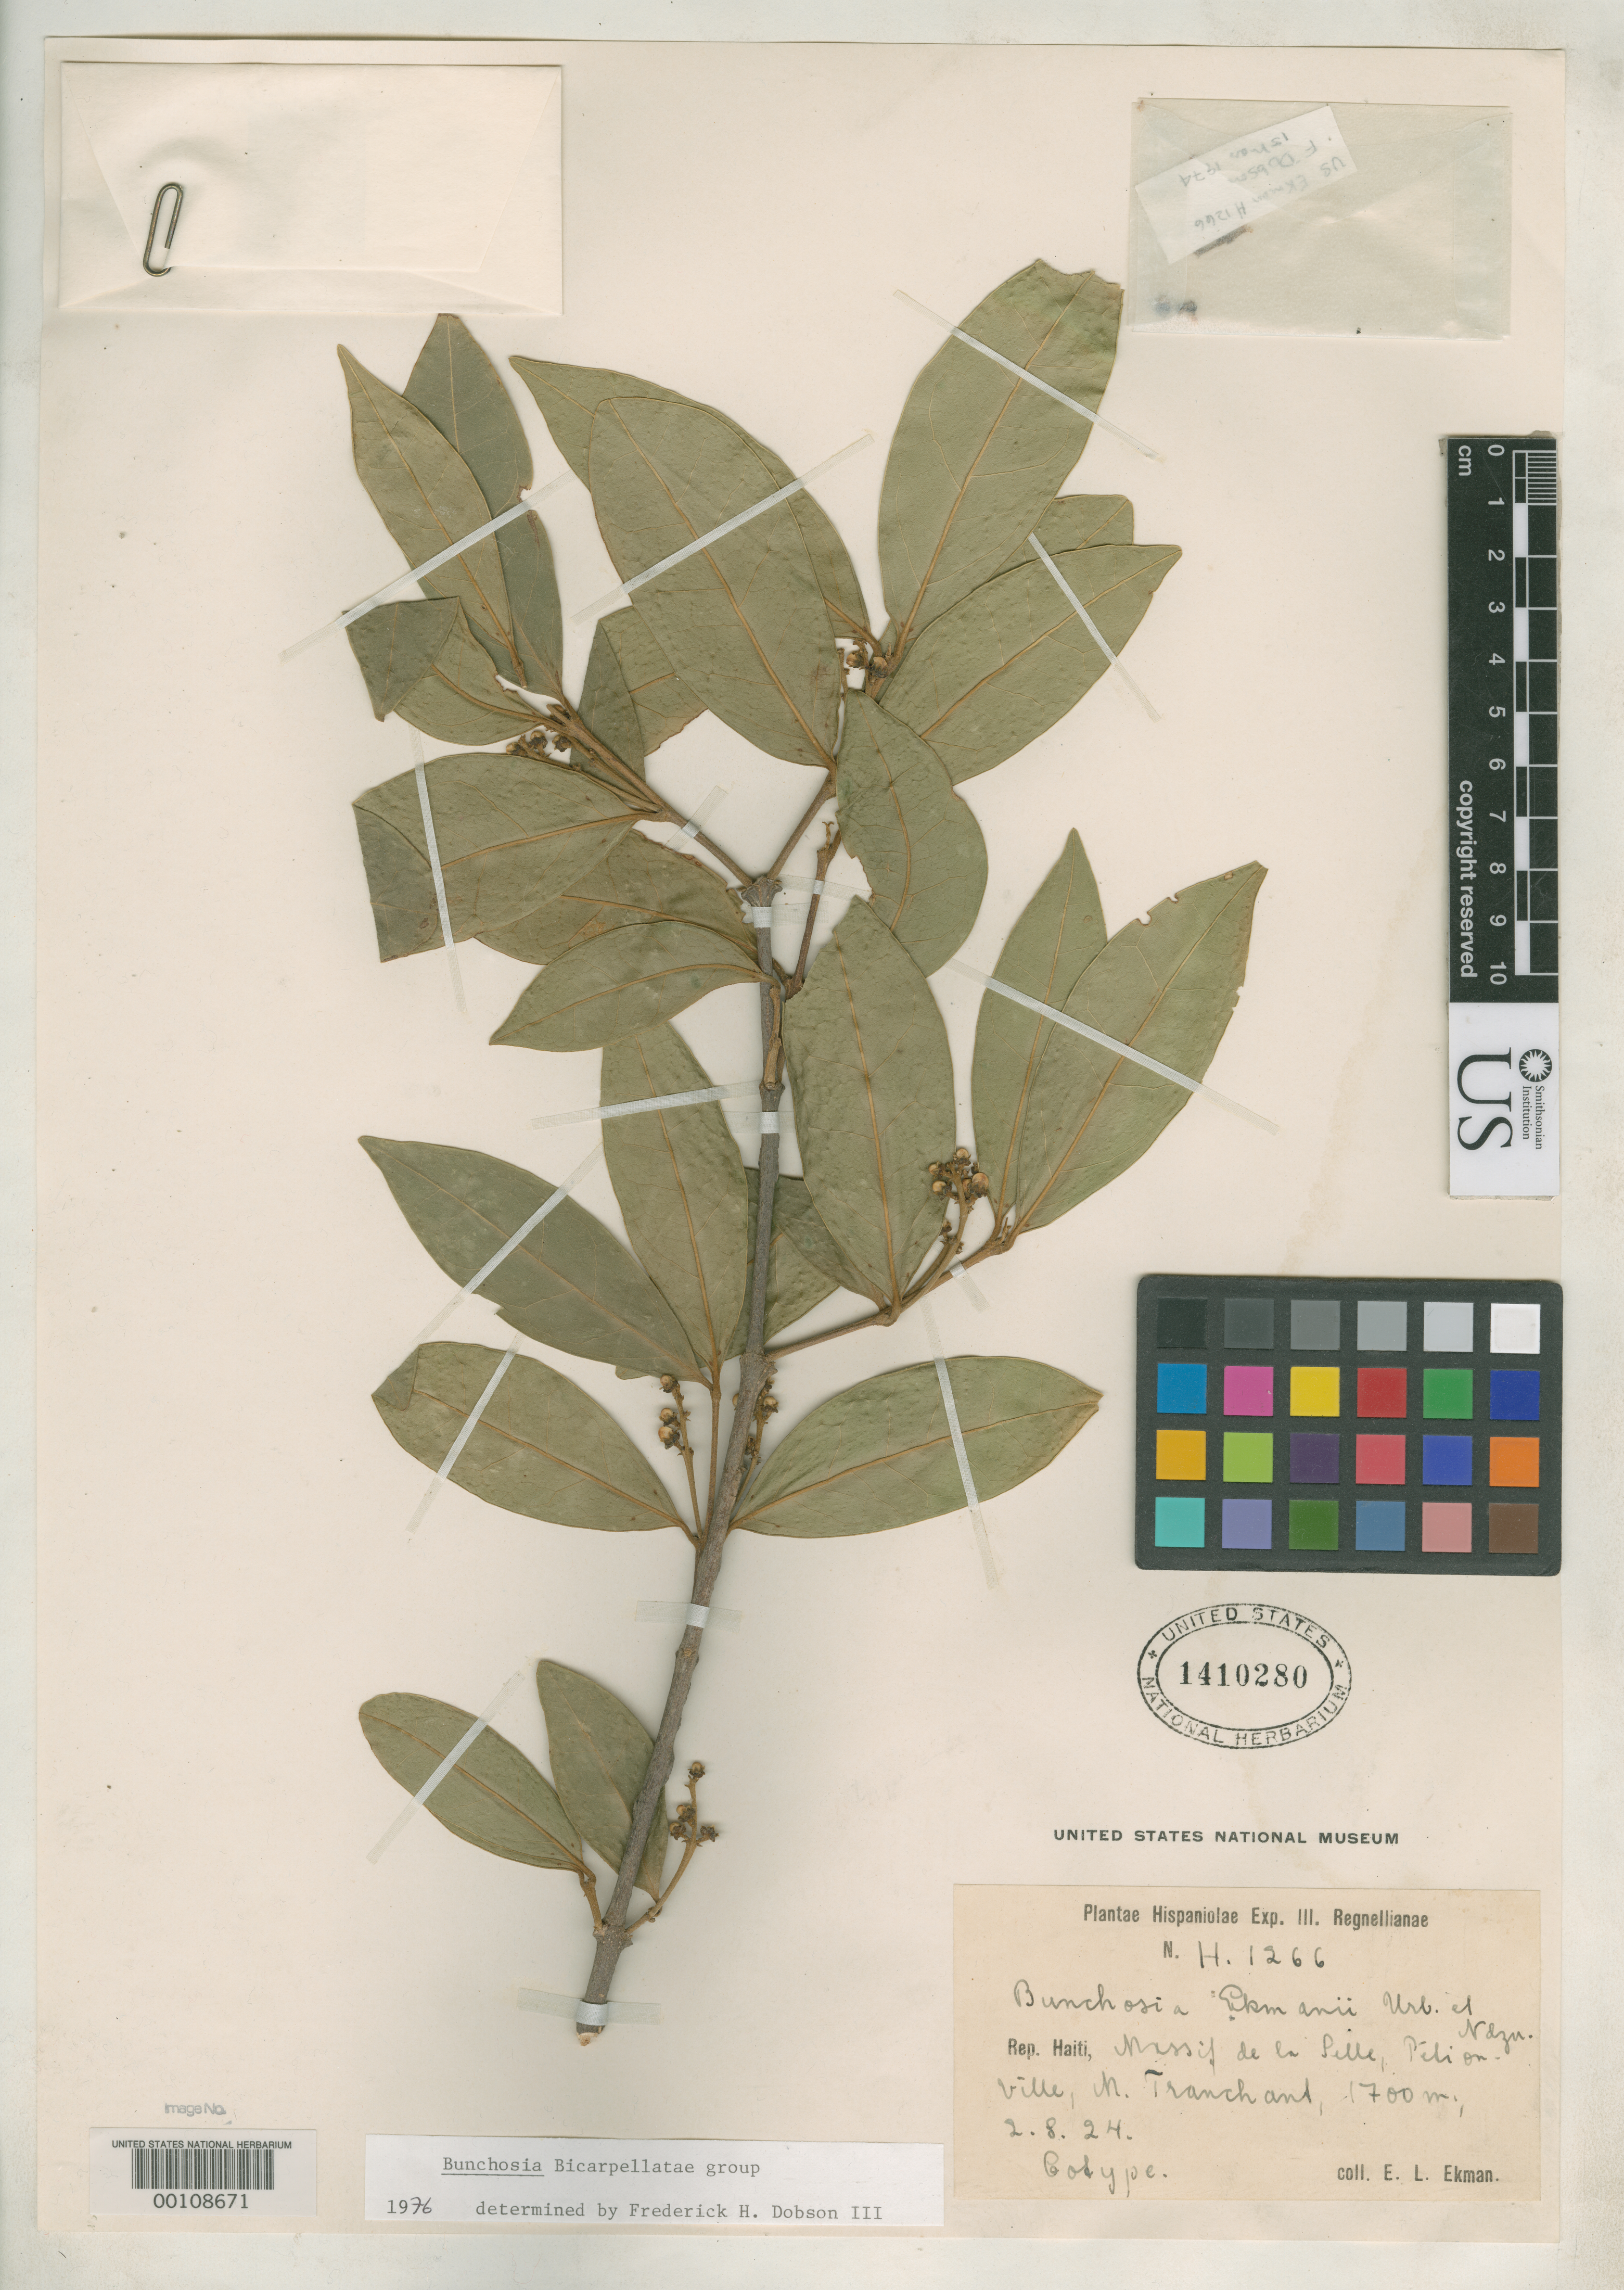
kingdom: Plantae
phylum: Tracheophyta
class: Magnoliopsida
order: Malpighiales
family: Malpighiaceae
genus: Bunchosia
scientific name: Bunchosia ekmanii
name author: Urb. & Nied.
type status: Isotype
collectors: E. L. Ekman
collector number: H 1266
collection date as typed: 02 Aug 1924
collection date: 1924-08-02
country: Haiti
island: Hispaniola Island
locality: Massid de la Selle, Morne Tranchant.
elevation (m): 1700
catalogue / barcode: US 1410280